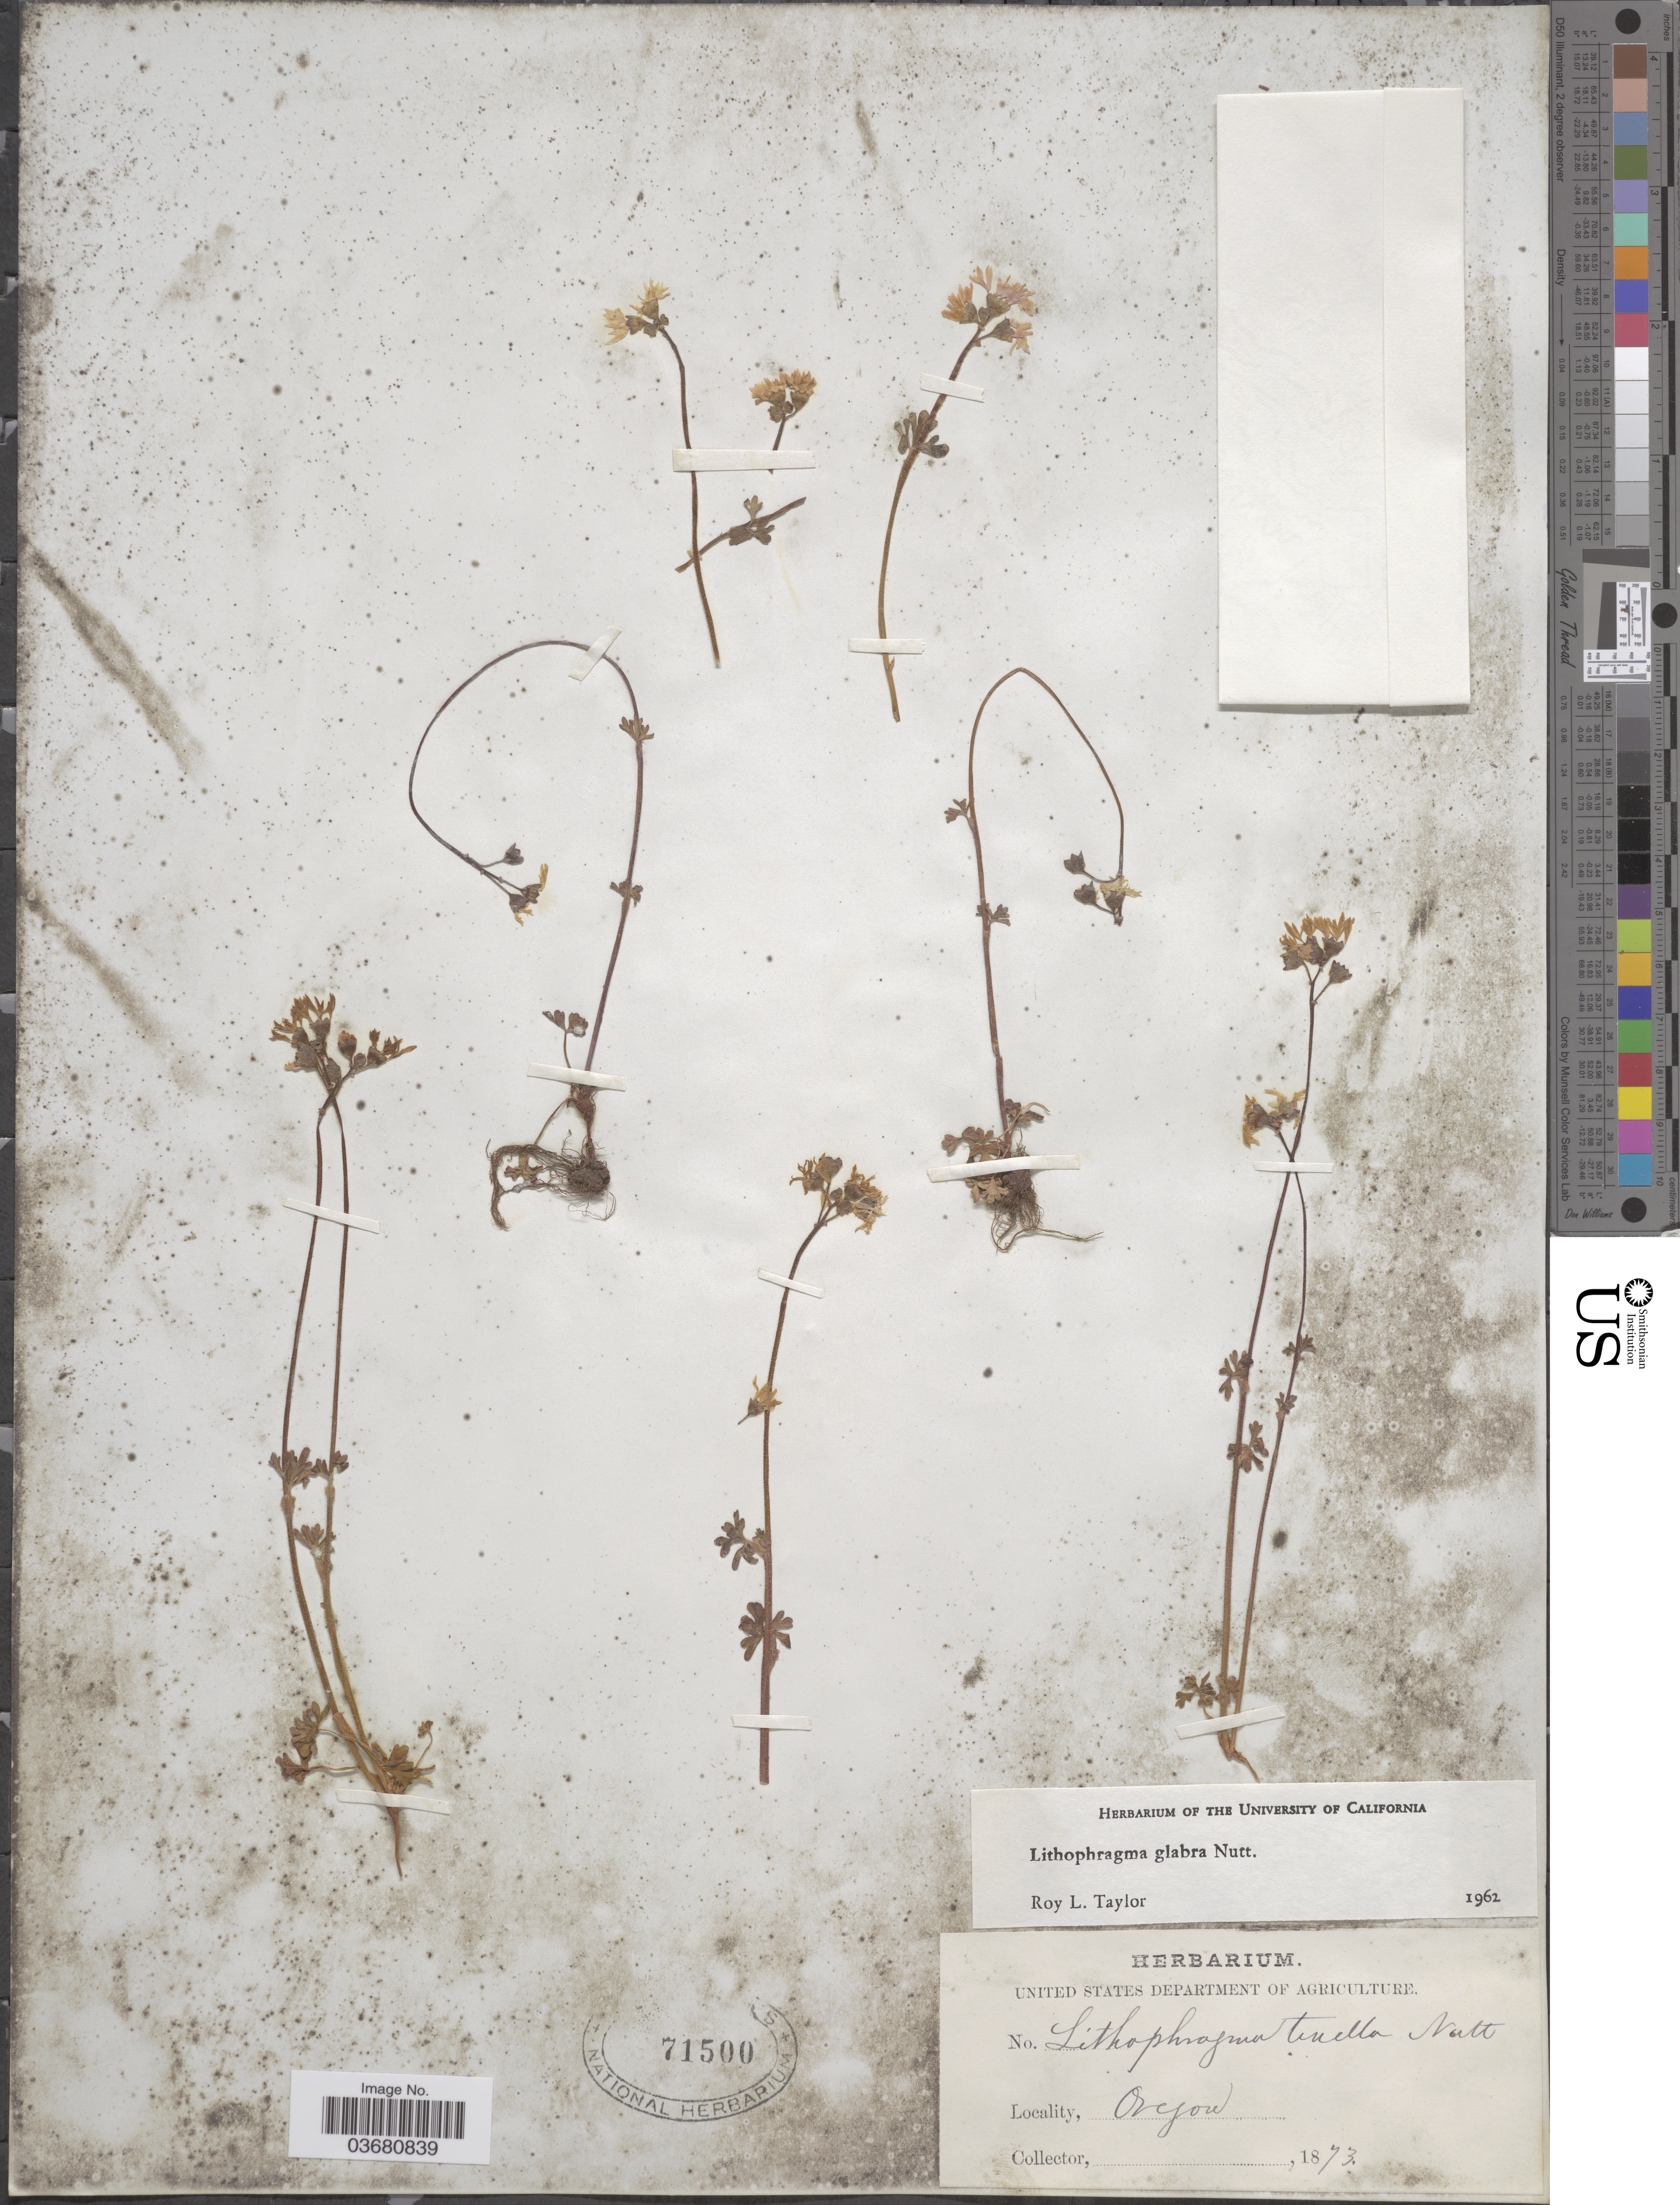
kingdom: Plantae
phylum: Tracheophyta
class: Magnoliopsida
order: Saxifragales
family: Saxifragaceae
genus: Lithophragma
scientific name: Lithophragma glabrum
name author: Nutt.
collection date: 1873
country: United States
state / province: Oregon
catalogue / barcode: US 71500